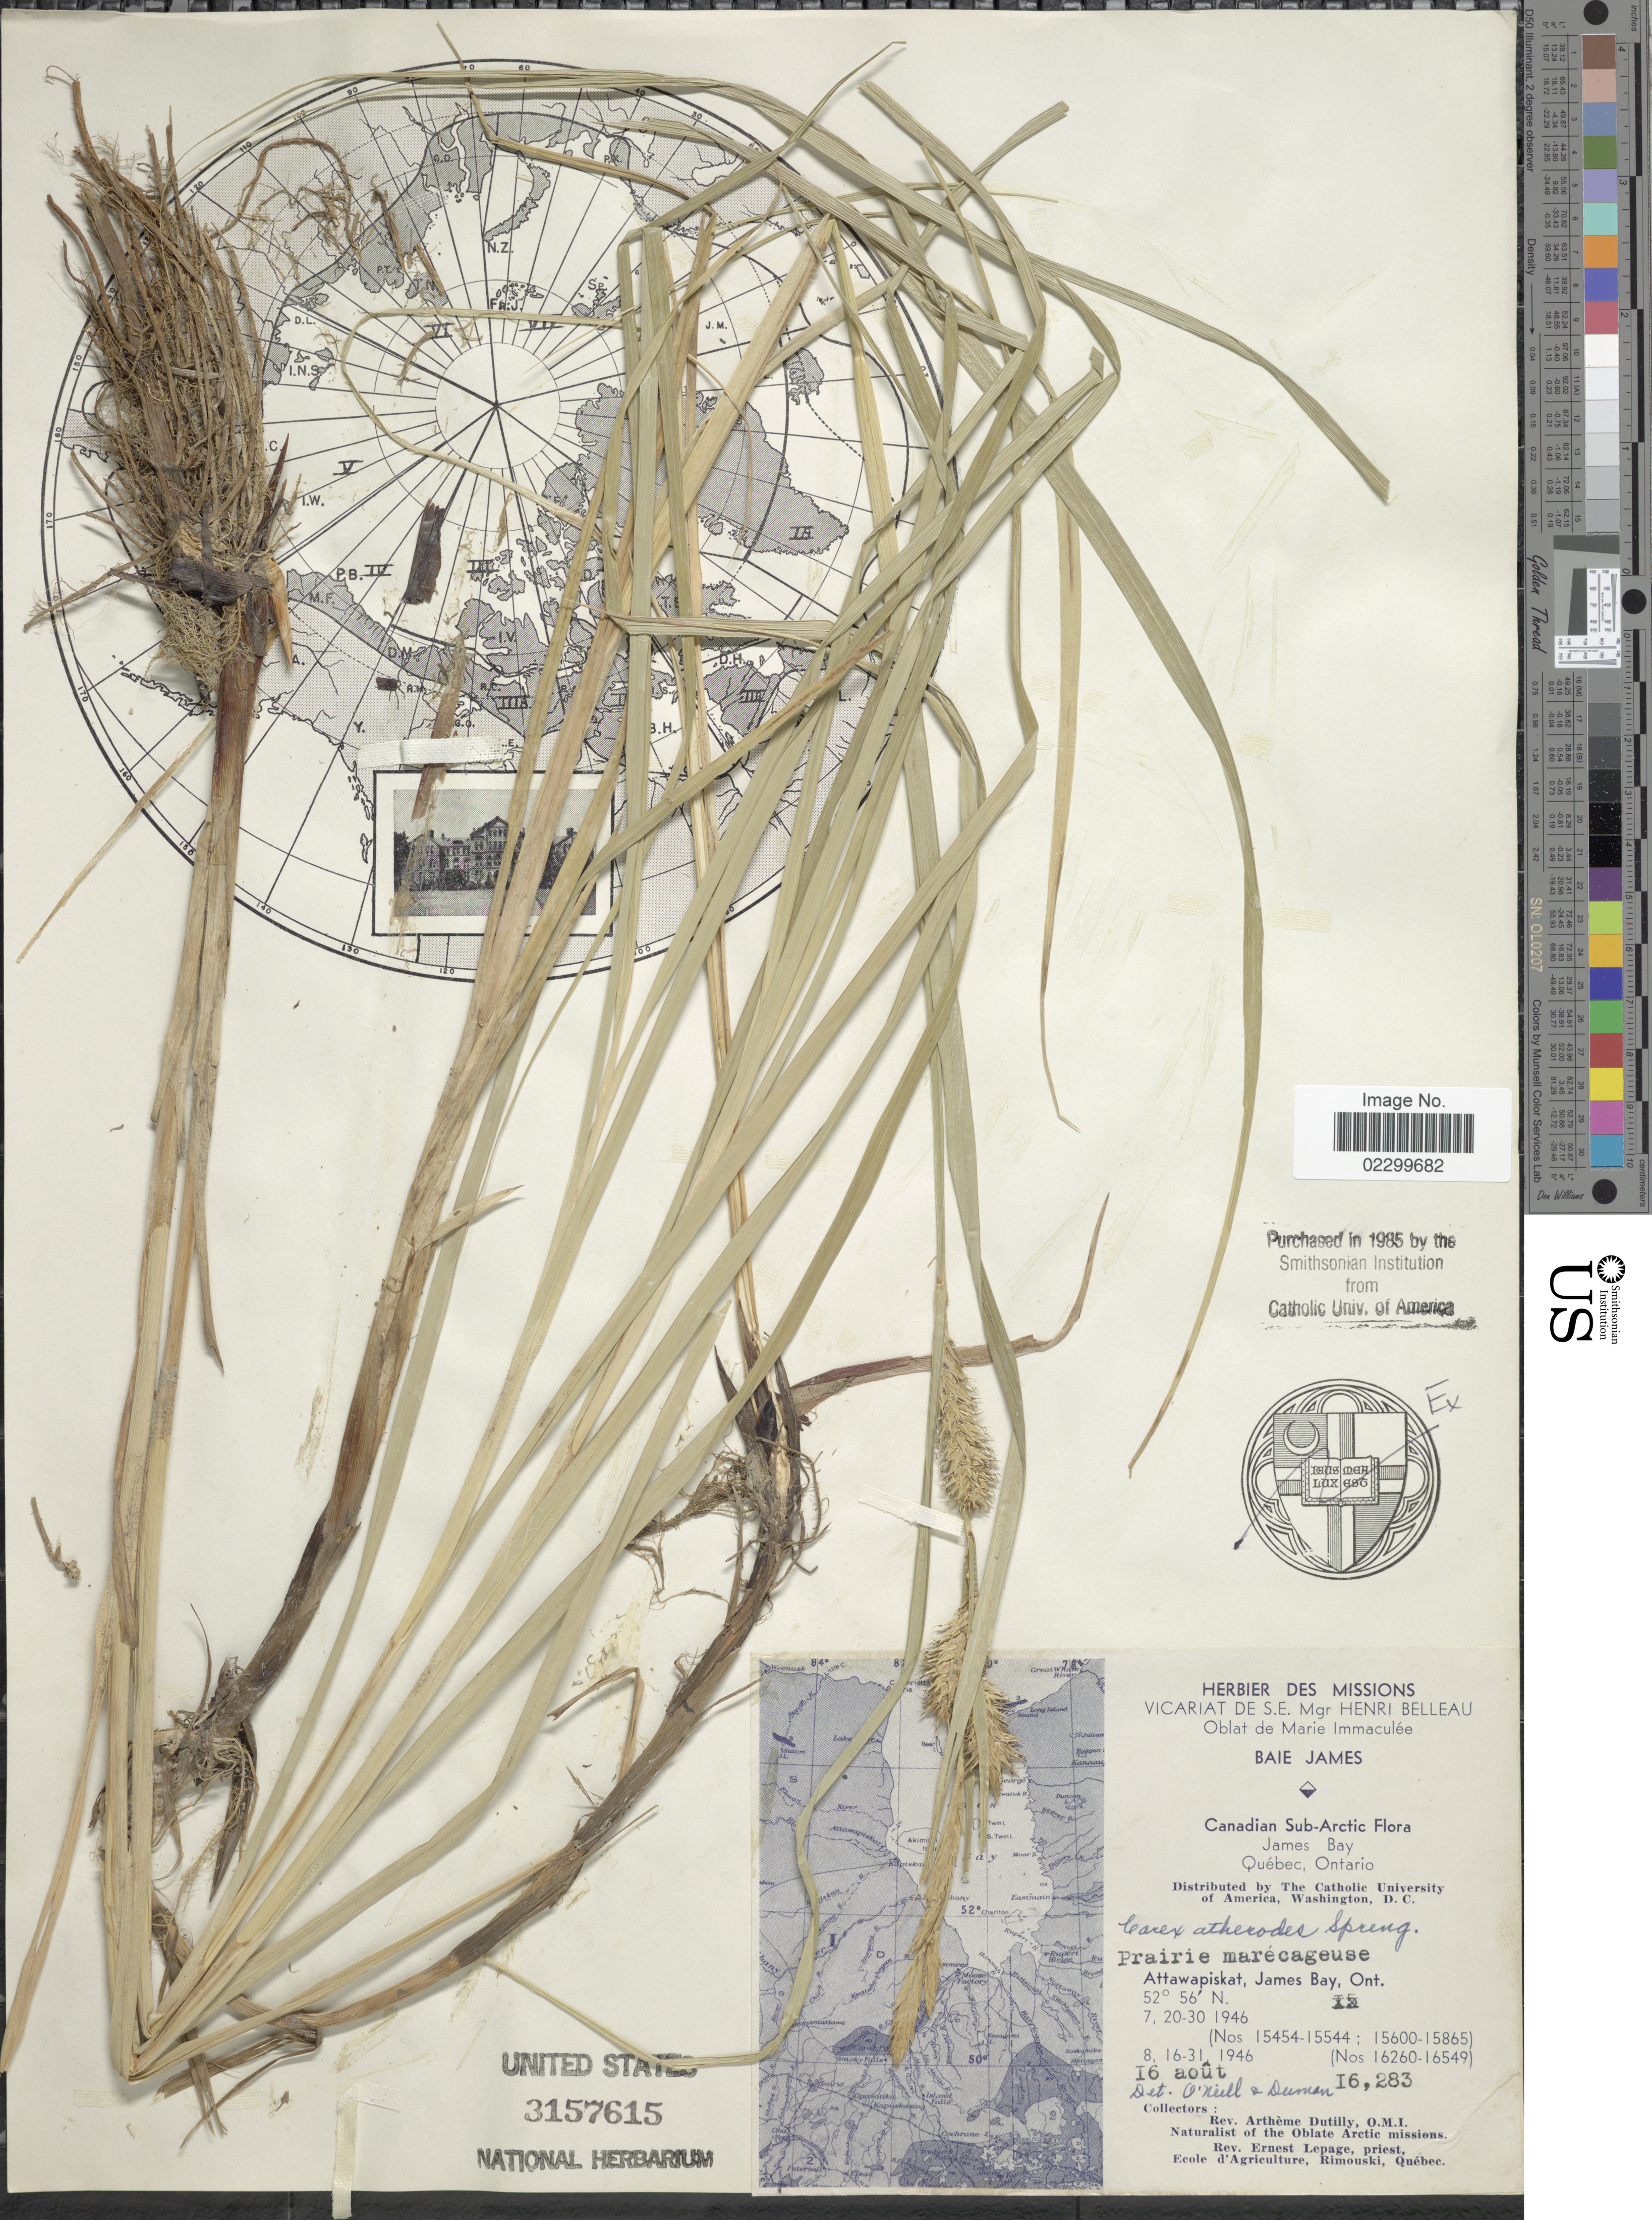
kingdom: Plantae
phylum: Tracheophyta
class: Liliopsida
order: Poales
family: Cyperaceae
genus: Carex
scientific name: Carex atherodes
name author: Spreng.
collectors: A. Dutilly & E. Lepage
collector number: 16283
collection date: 1946-08-16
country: Canada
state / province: Ontario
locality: Canadian Sub-Arctic, Attawapiskat, James Bay, prairie marecageuse.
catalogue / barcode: US 3157615